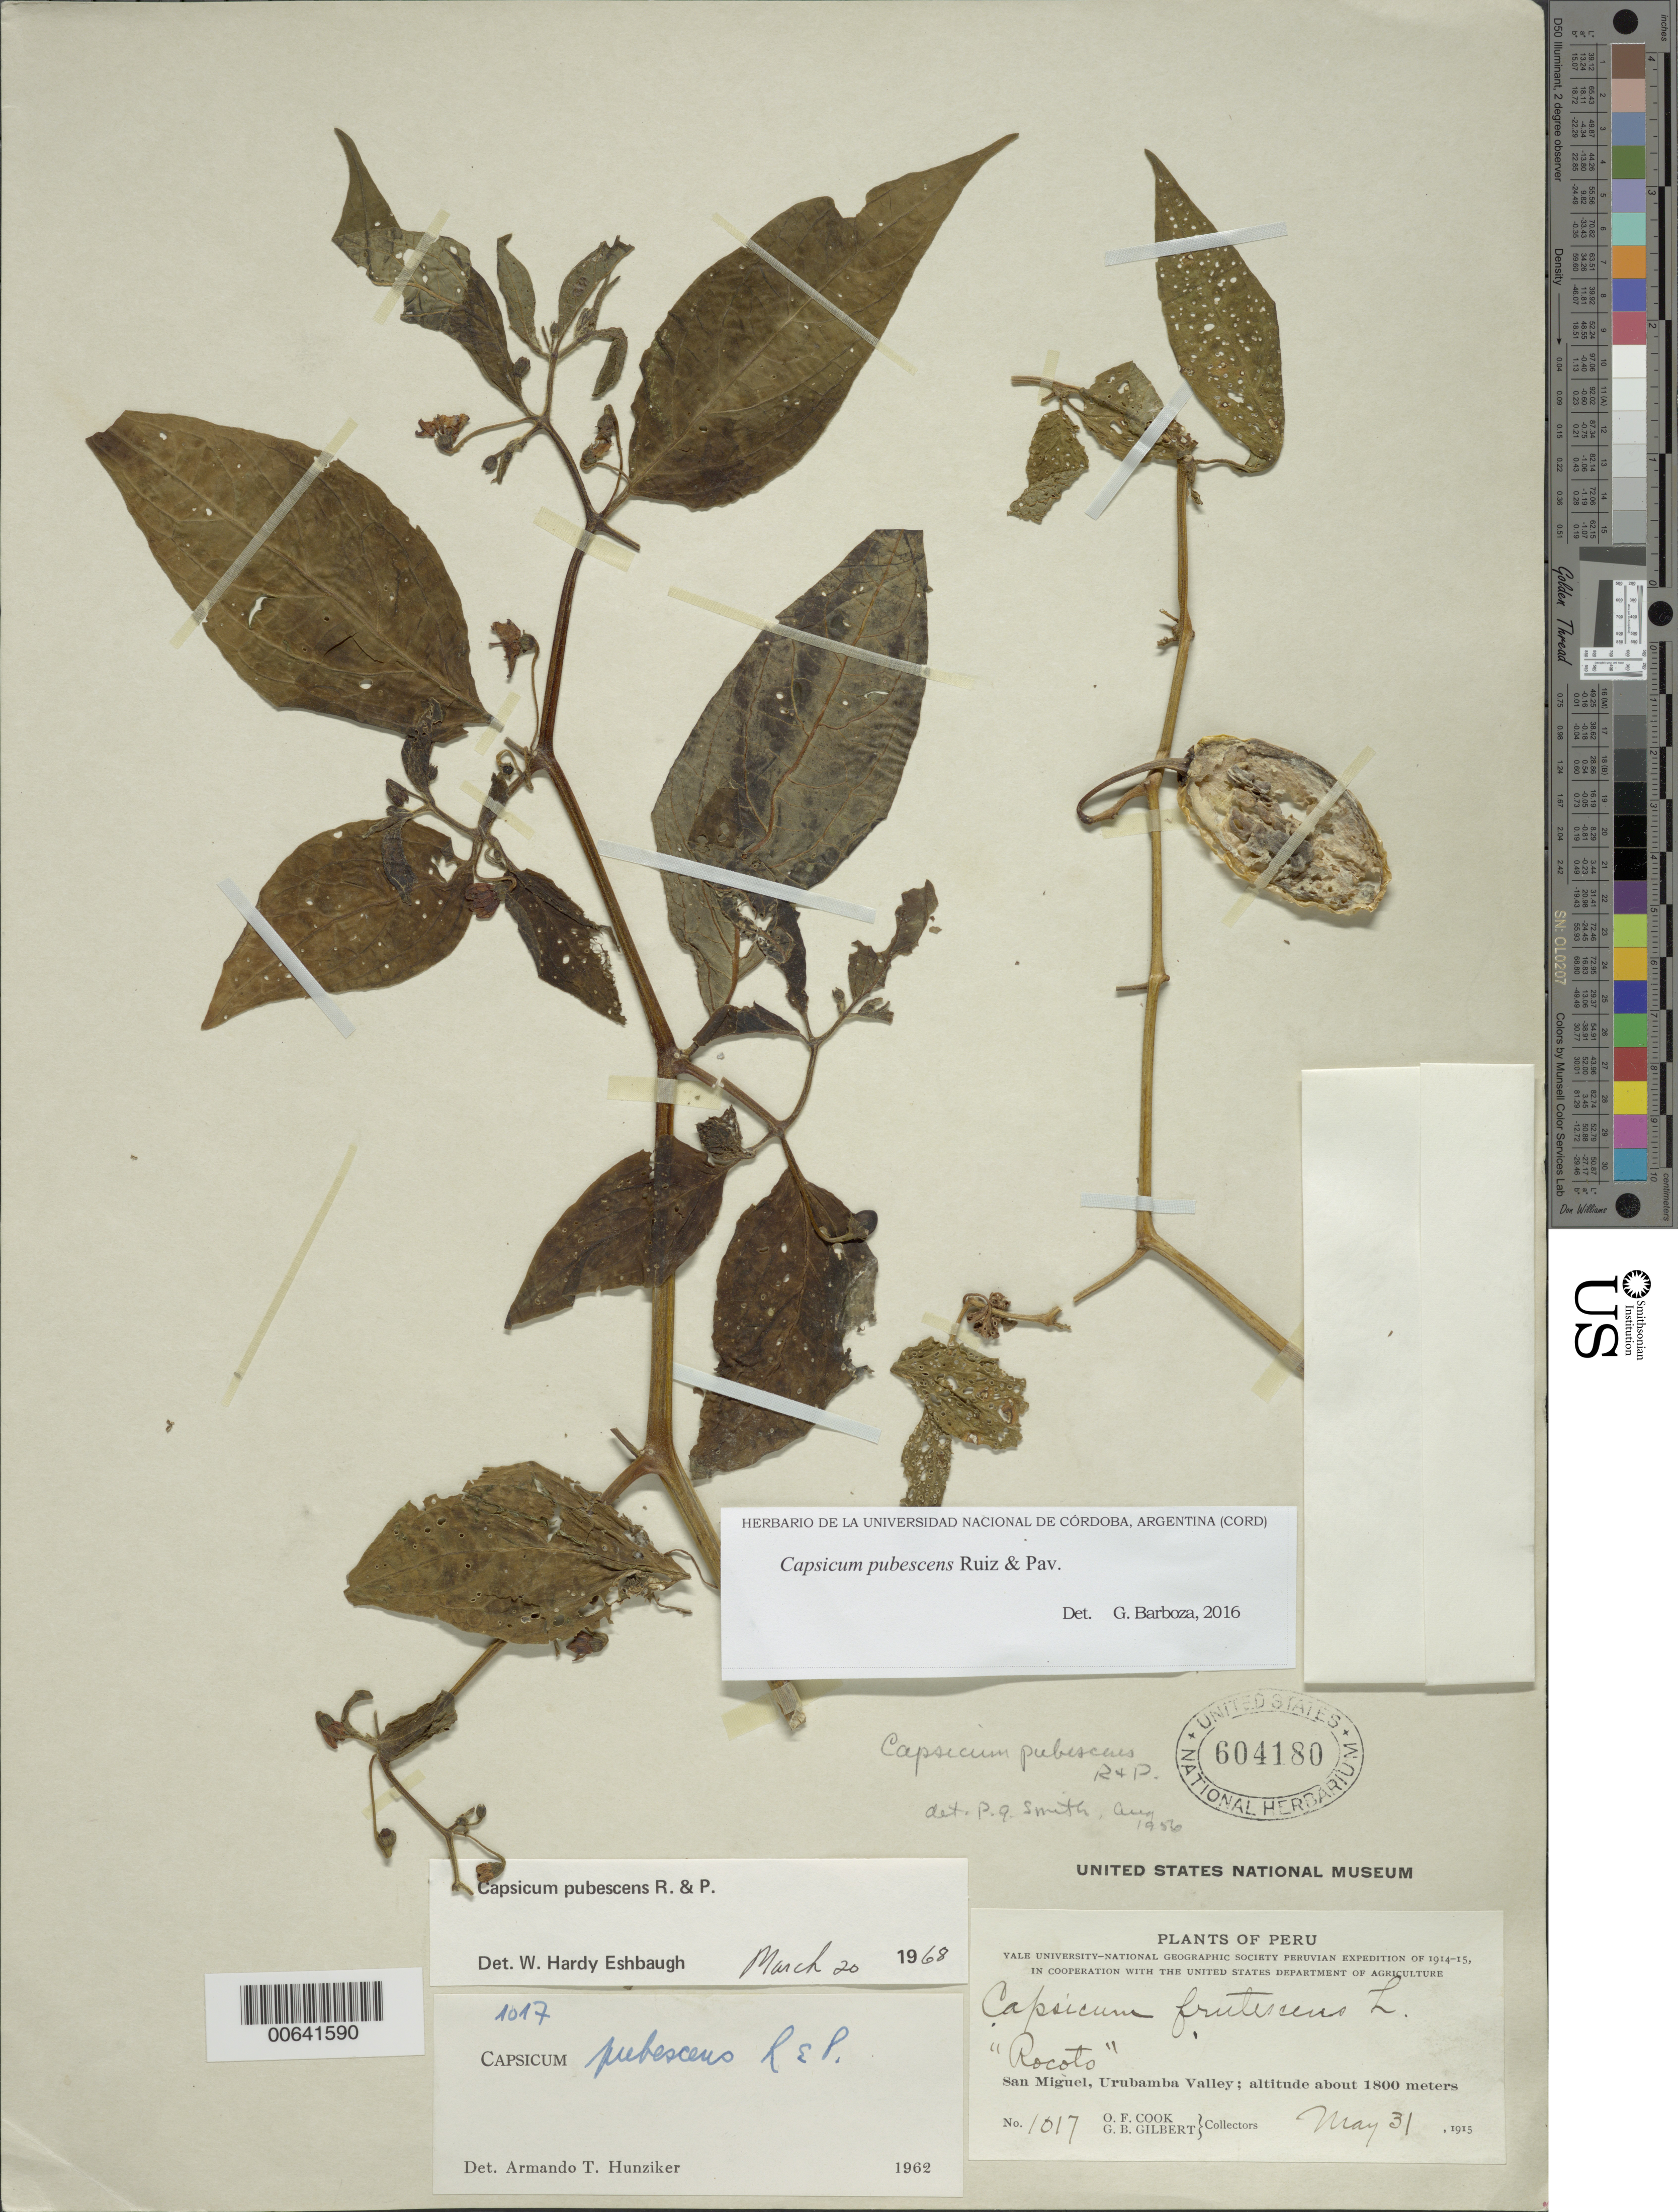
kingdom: Plantae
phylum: Tracheophyta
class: Magnoliopsida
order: Solanales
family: Solanaceae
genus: Capsicum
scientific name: Capsicum pubescens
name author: Ruiz & Pav.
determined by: Barboza, G. E., (CORD), Museo Botanico - Cordoba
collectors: O. F. Cook & G. B. Gilbert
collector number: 1017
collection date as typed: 31 May 1915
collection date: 1915-05-31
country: Peru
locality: San Miguel, Urubamba Valley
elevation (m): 1800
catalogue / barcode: US 604180